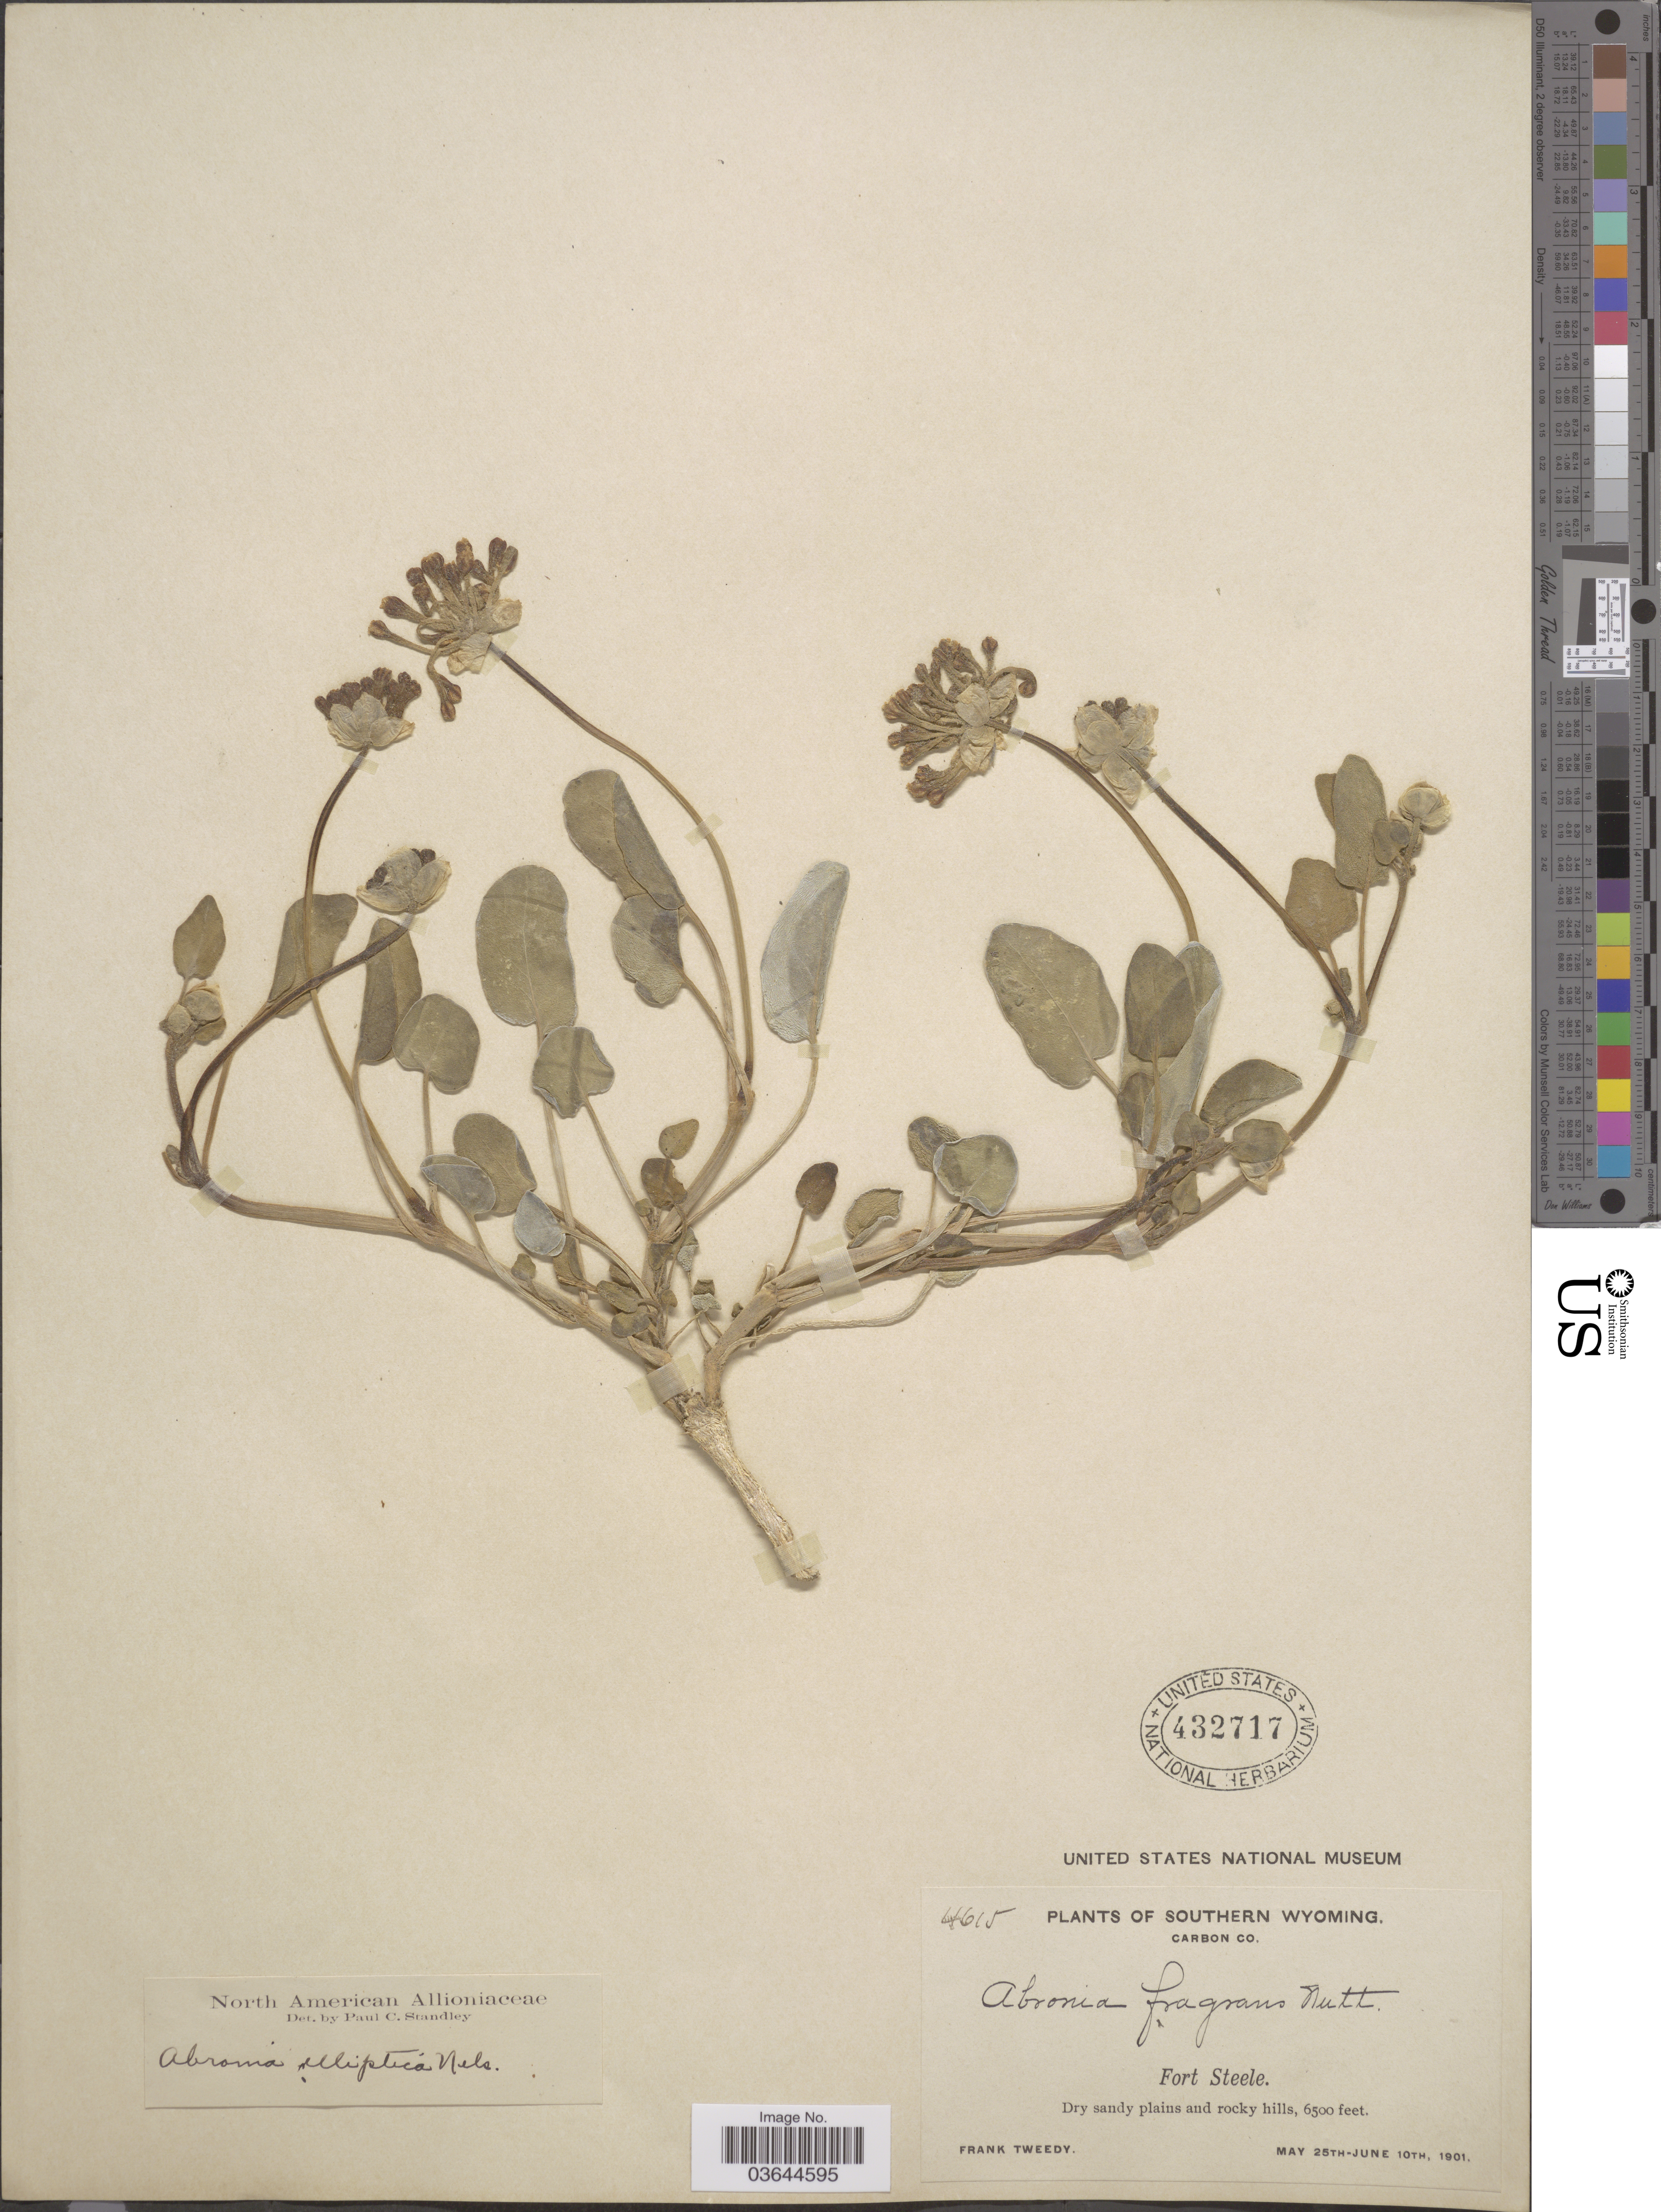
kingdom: Plantae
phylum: Tracheophyta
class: Magnoliopsida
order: Caryophyllales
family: Nyctaginaceae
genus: Abronia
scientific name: Abronia elliptica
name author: A. Nelson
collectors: F. Tweedy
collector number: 4615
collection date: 1901-05-25/1901-06-10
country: United States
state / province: Wyoming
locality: Southern Wyoming, Carbon Co. Fort Steele.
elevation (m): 1981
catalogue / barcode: US 432717